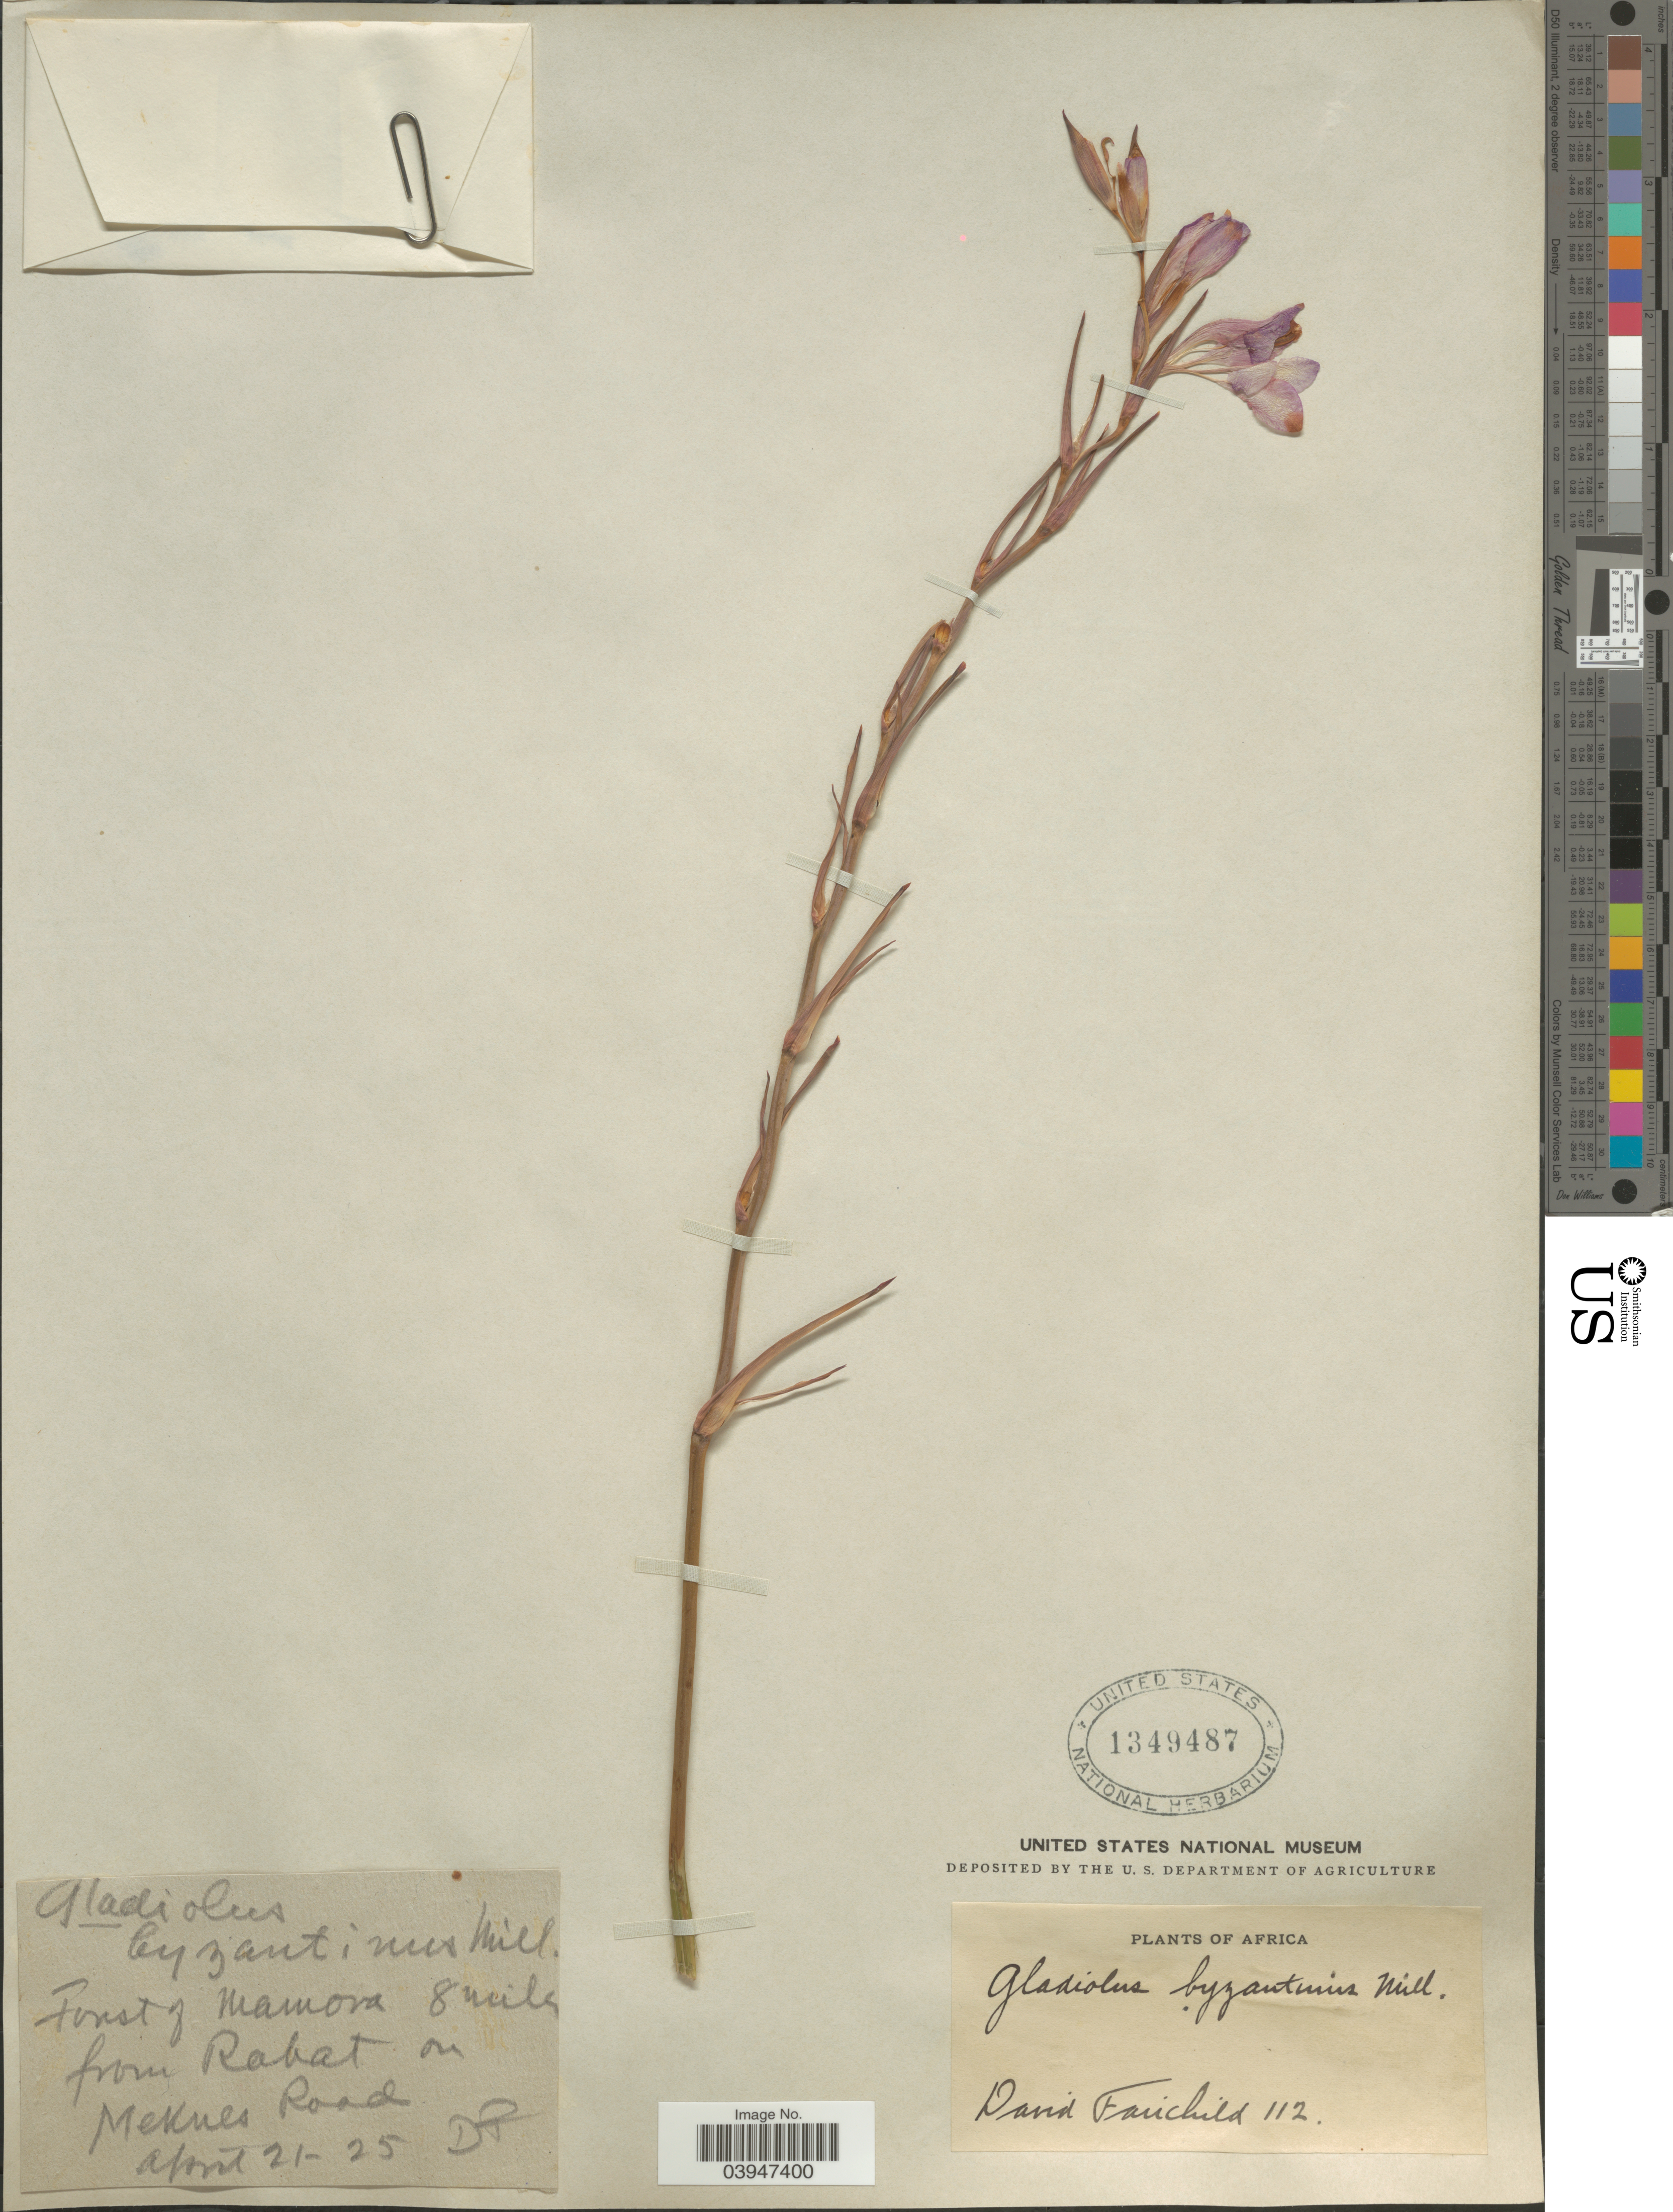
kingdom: Plantae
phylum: Tracheophyta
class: Liliopsida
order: Asparagales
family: Iridaceae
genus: Gladiolus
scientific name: Gladiolus byzantinus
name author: Mill.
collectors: D. Fairchild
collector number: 112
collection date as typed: Transcribed d/m/y: 21/4/25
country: Morocco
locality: Forest Mamora 8 miles from Rabat on Meknes Road.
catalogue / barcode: US 1349487